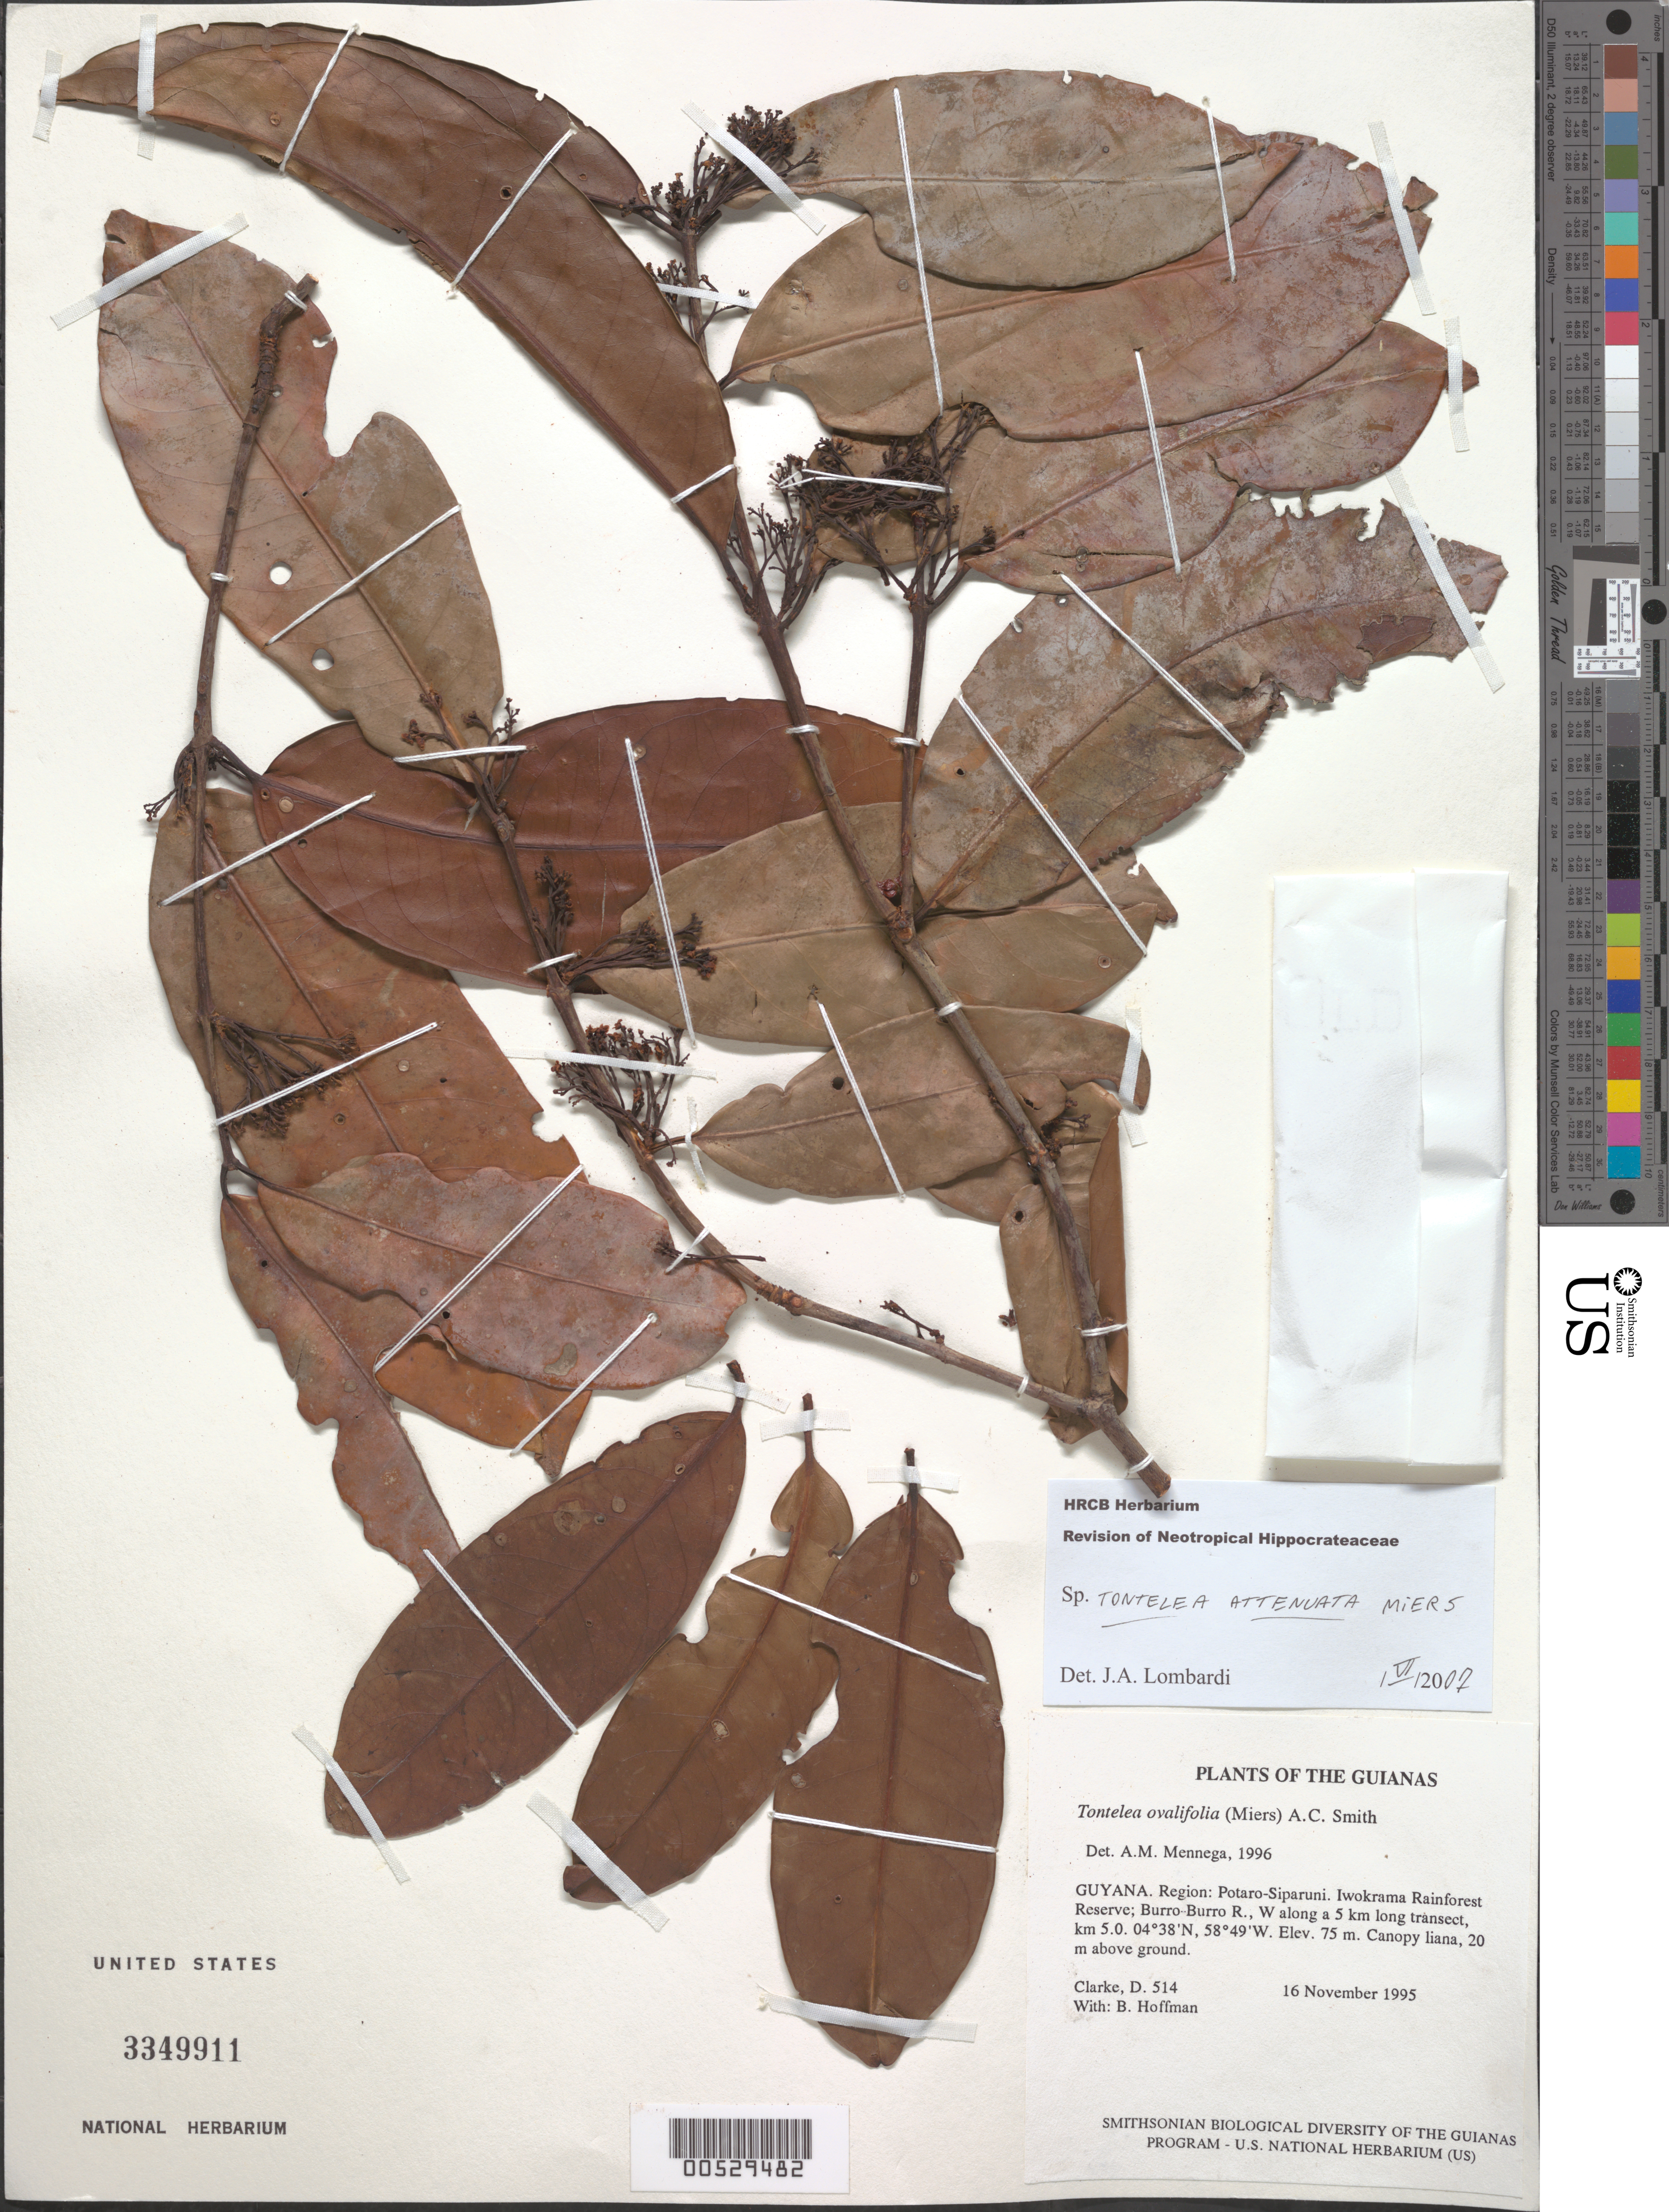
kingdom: Plantae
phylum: Tracheophyta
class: Magnoliopsida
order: Celastrales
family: Celastraceae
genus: Tontelea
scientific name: Tontelea attenuata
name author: Miers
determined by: Lombardi, Julio A.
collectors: H. D. Clarke & B. Hoffman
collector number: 514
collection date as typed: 16 November 1995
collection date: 1995-11-16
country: Guyana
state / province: Potaro-Siparuni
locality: Iwokrama Rainforest Reserve; Burro-Burro R., W along a 5 km long transect, km 5.0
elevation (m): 75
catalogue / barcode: US 3349911